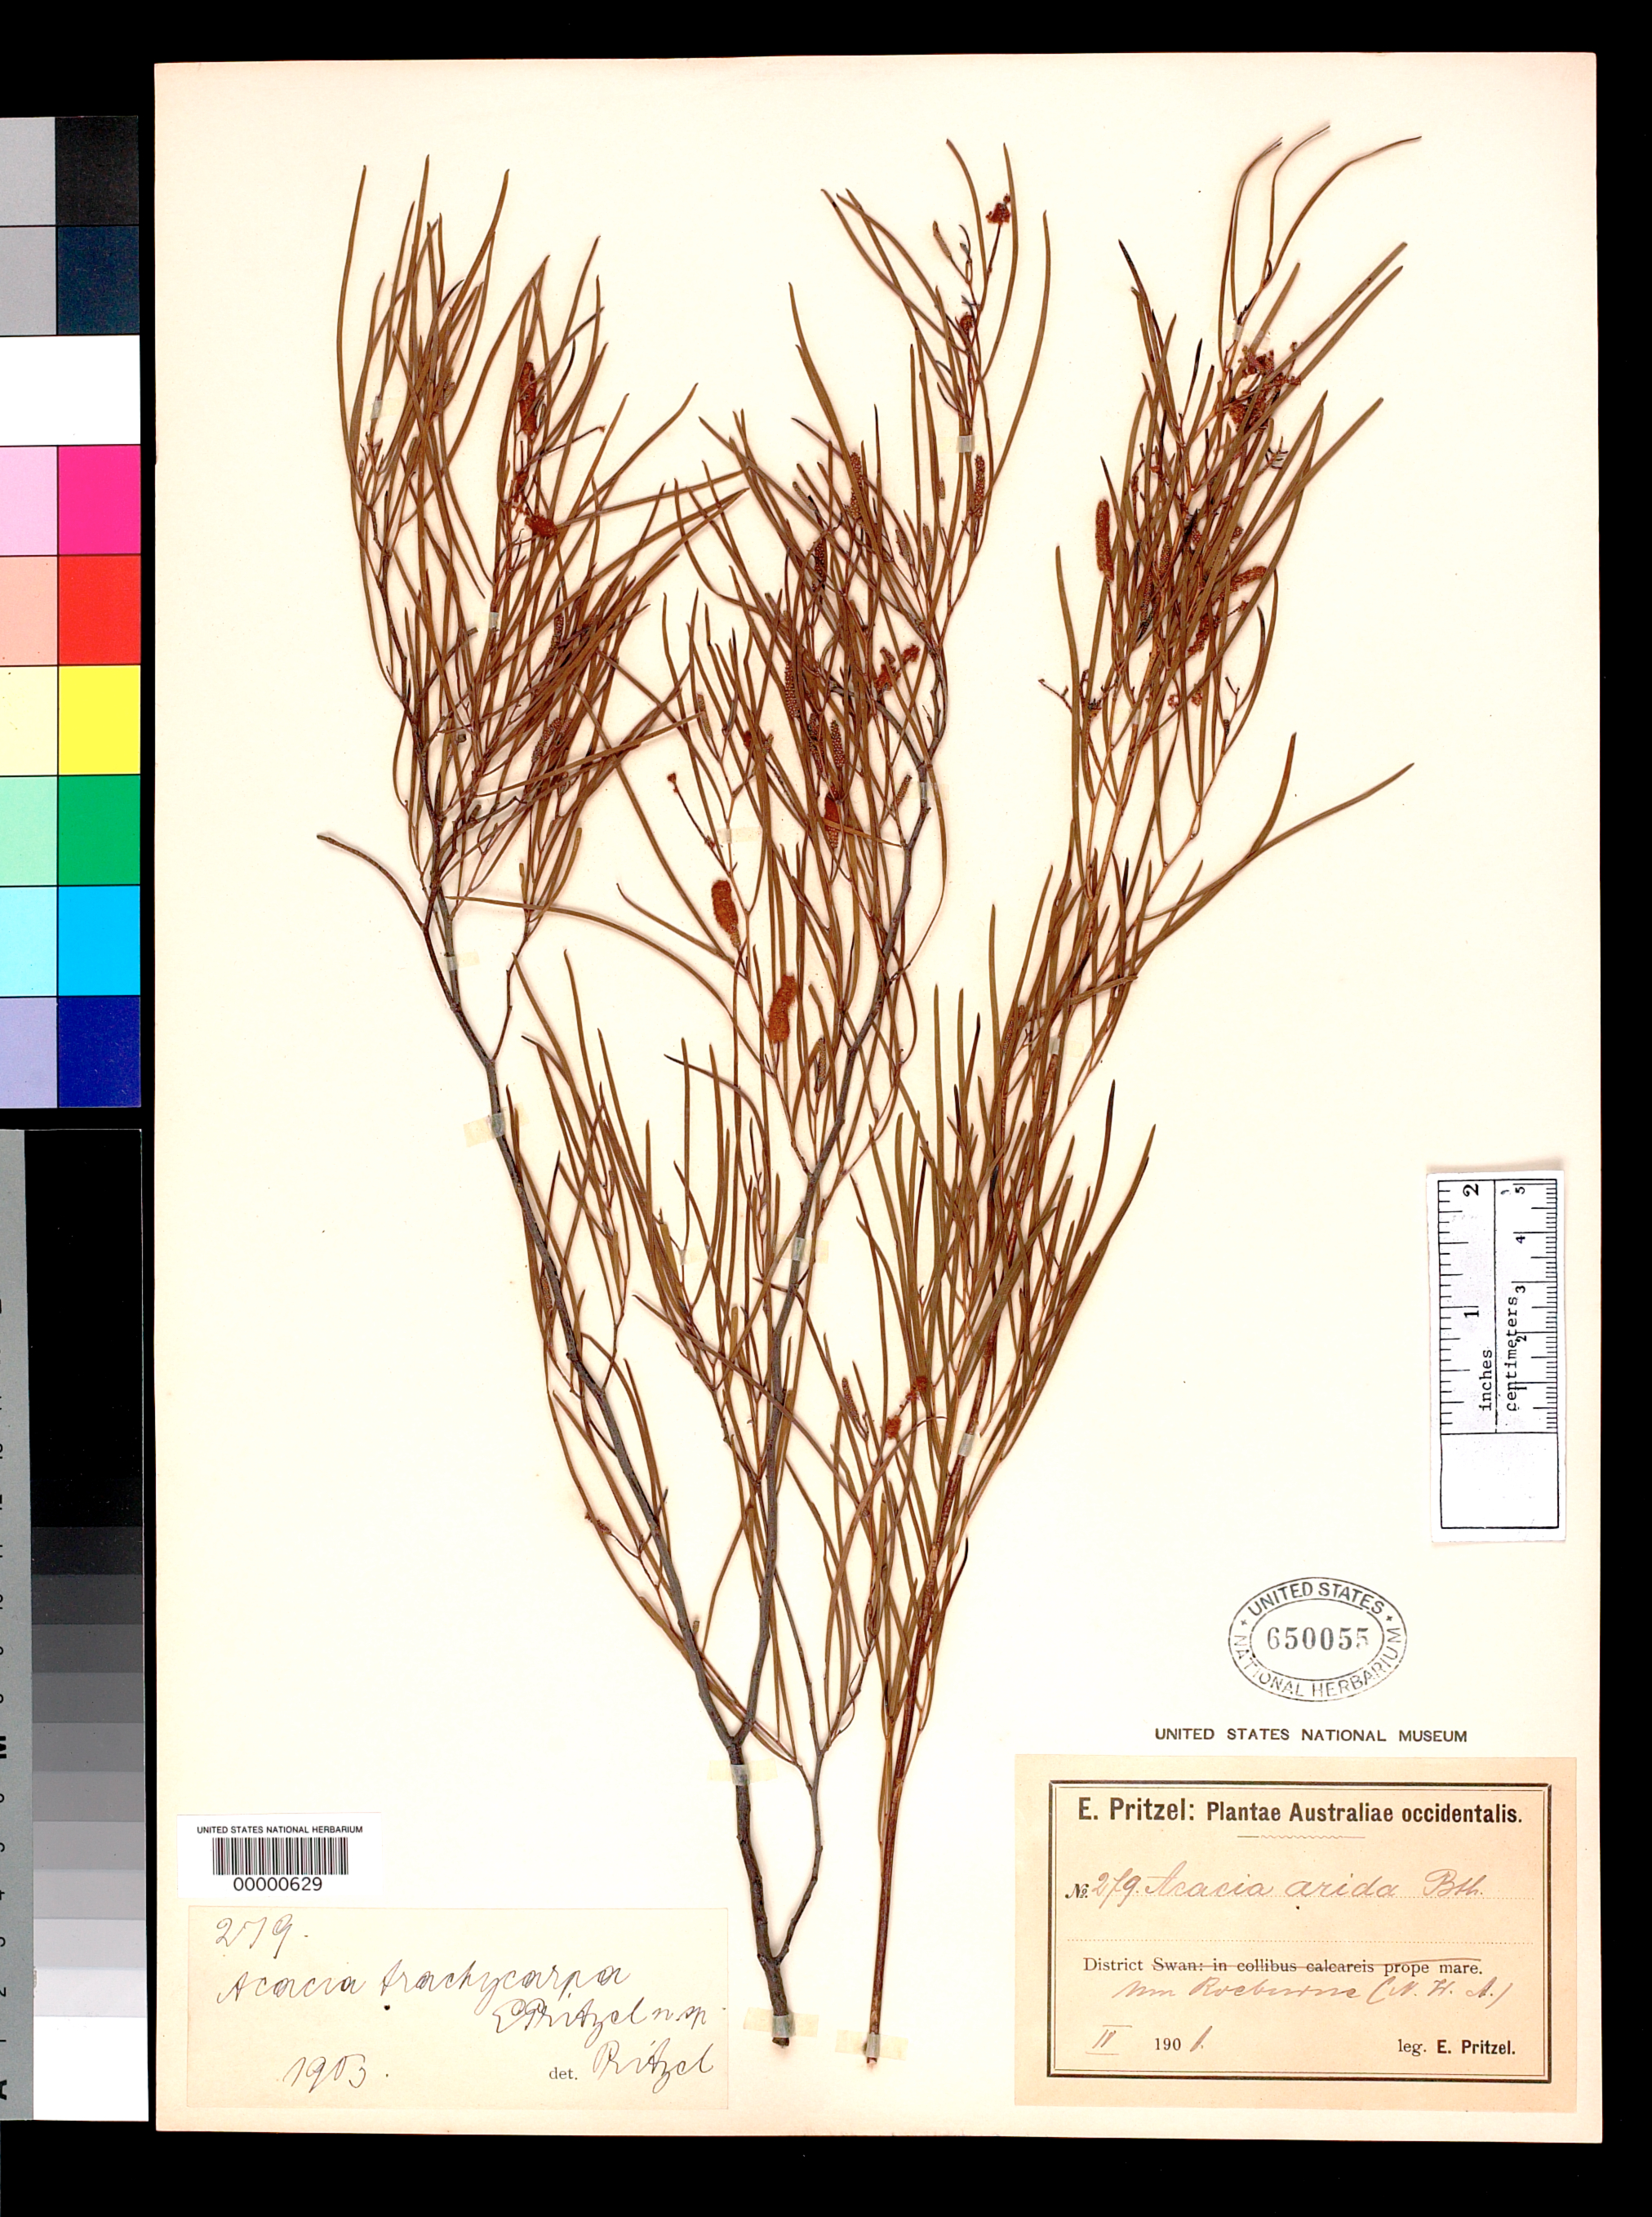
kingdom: Plantae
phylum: Tracheophyta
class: Magnoliopsida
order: Fabales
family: Fabaceae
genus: Acacia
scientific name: Acacia trachycarpa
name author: E. Pritz.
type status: Isotype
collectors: E. G. Pritzel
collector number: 279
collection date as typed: Feb 1901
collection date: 1901-02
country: Australia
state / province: Western Australia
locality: Roeburne.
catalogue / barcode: US 650055